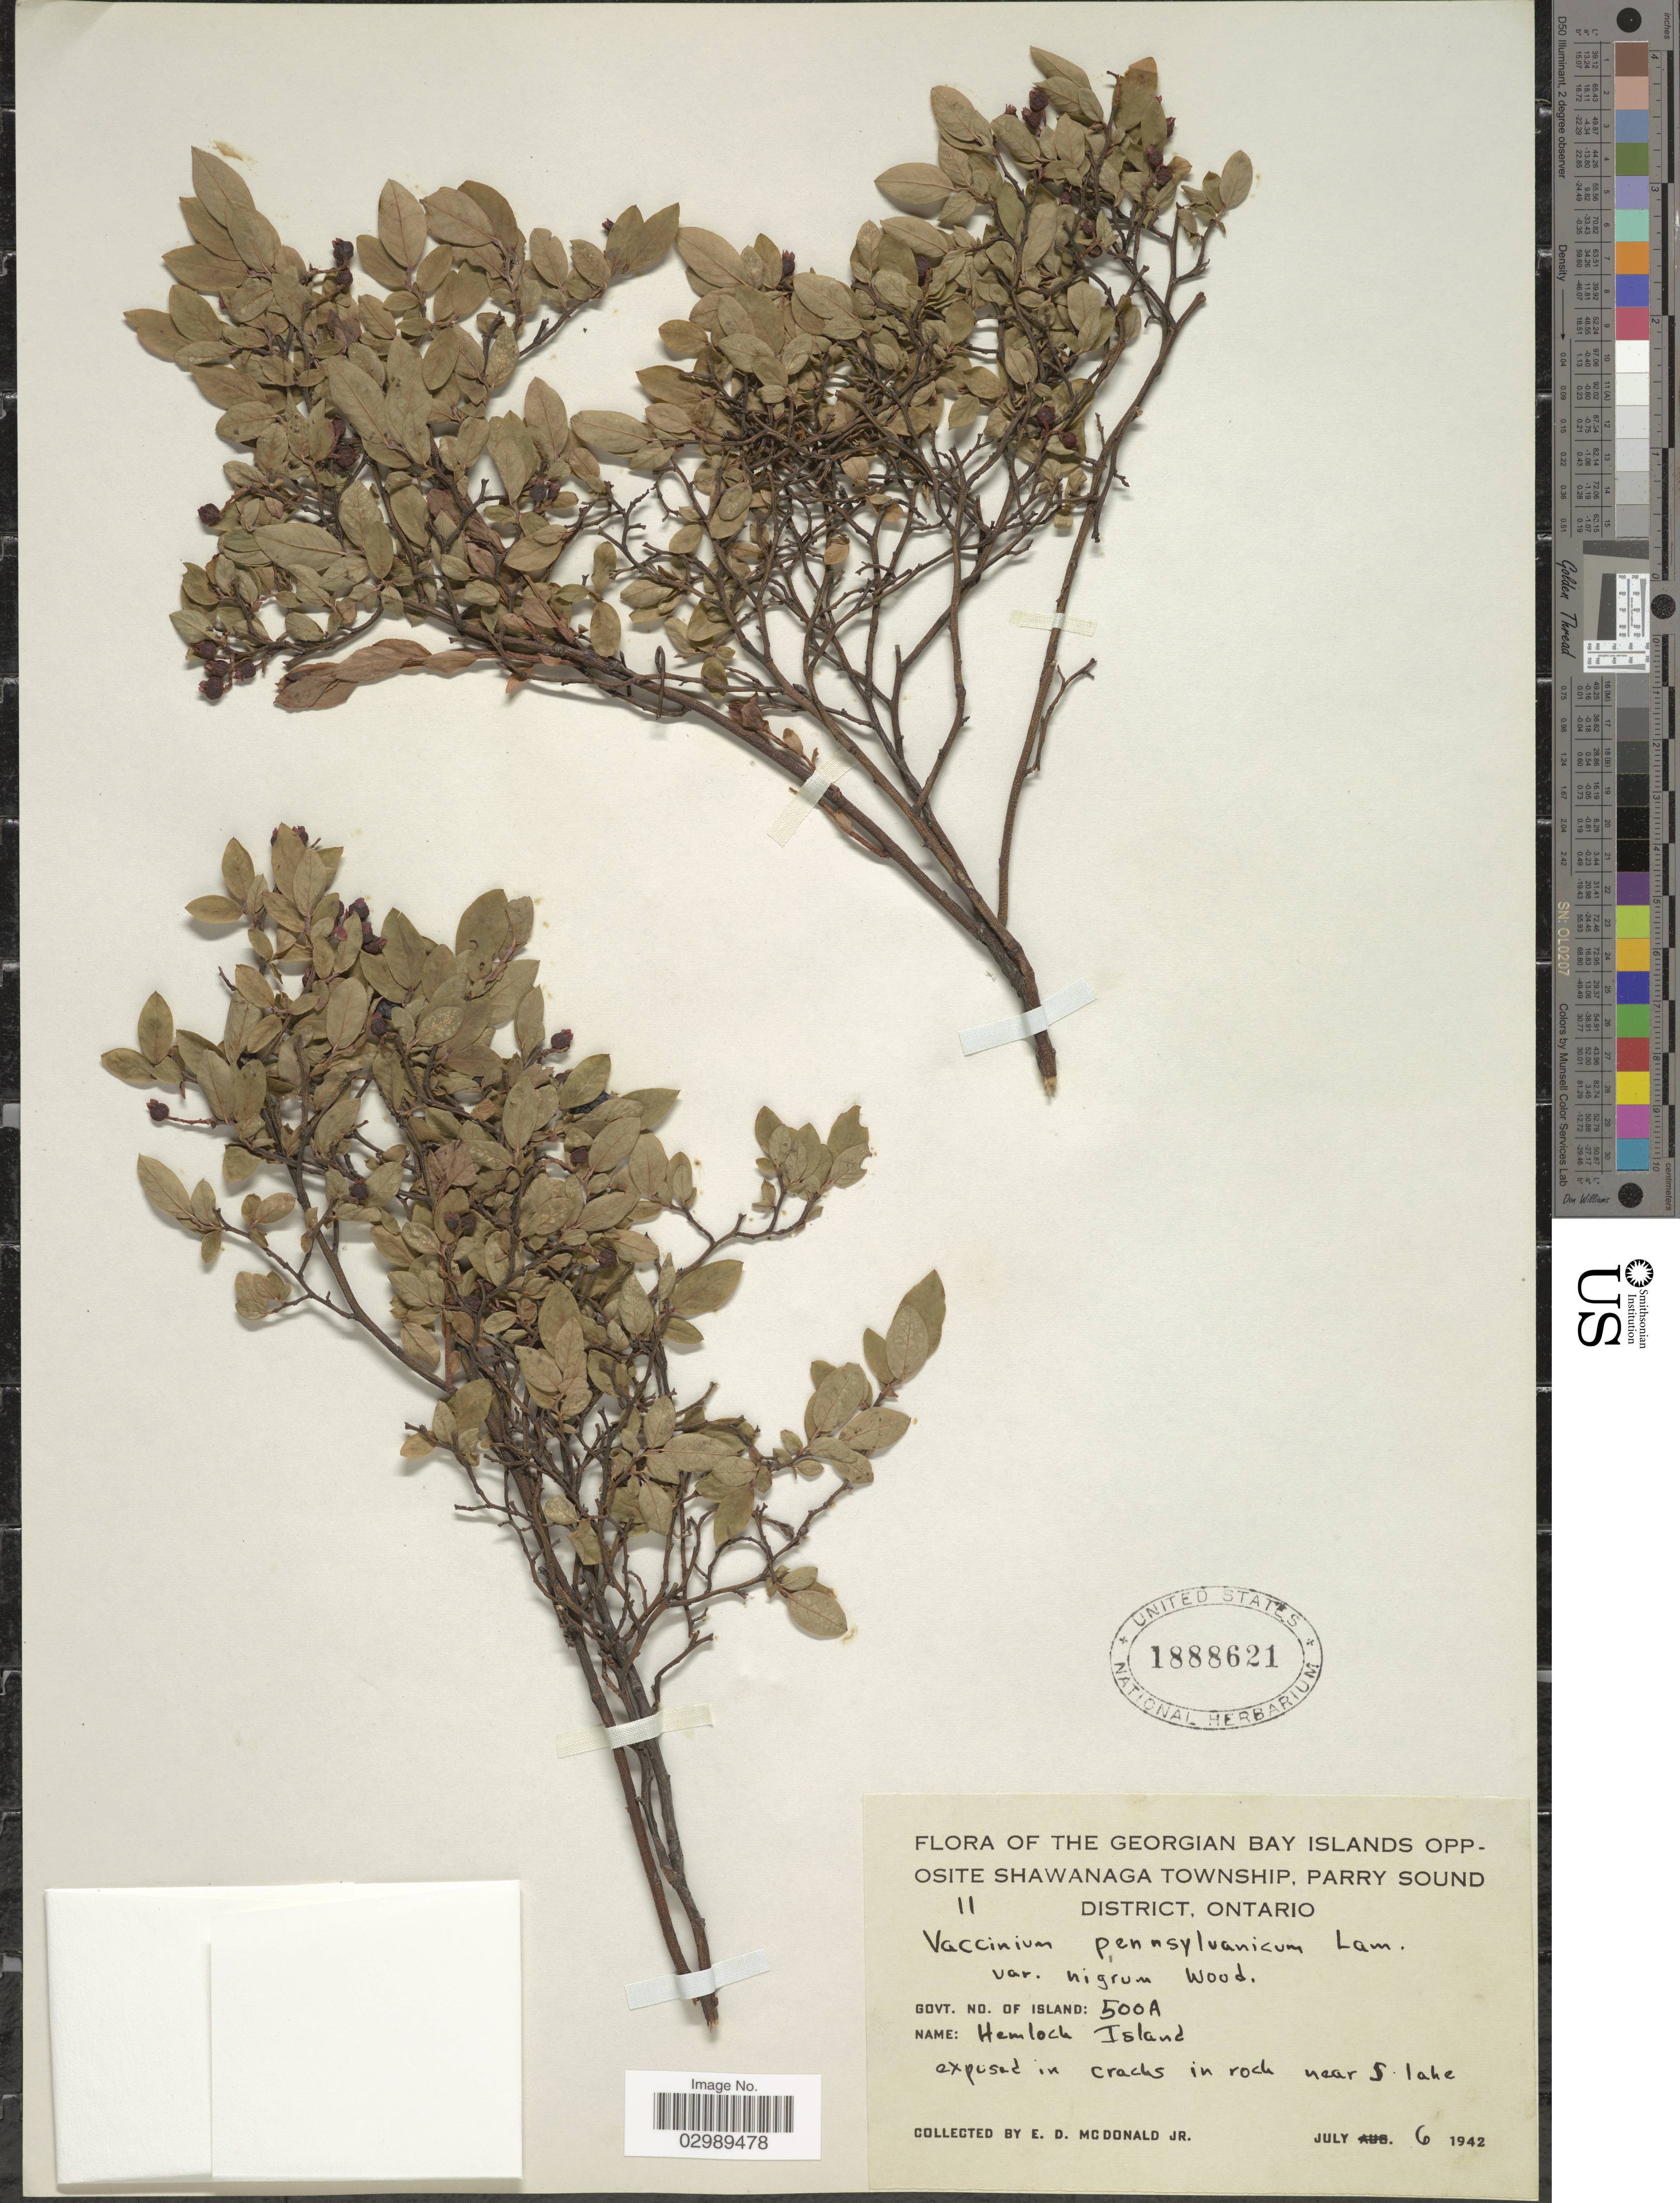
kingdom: Plantae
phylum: Tracheophyta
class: Magnoliopsida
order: Ericales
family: Ericaceae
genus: Vaccinium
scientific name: Vaccinium pensylvanicum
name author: Mill.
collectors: E. D. McDonald Jr.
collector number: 11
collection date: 1942-07-06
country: Canada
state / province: Ontario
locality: The Georgian Bay Islands Opposite Shawanaga Township, Parry sound District, Hemlock Island, exposed in cracks in rock by S lake.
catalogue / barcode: US 1888621